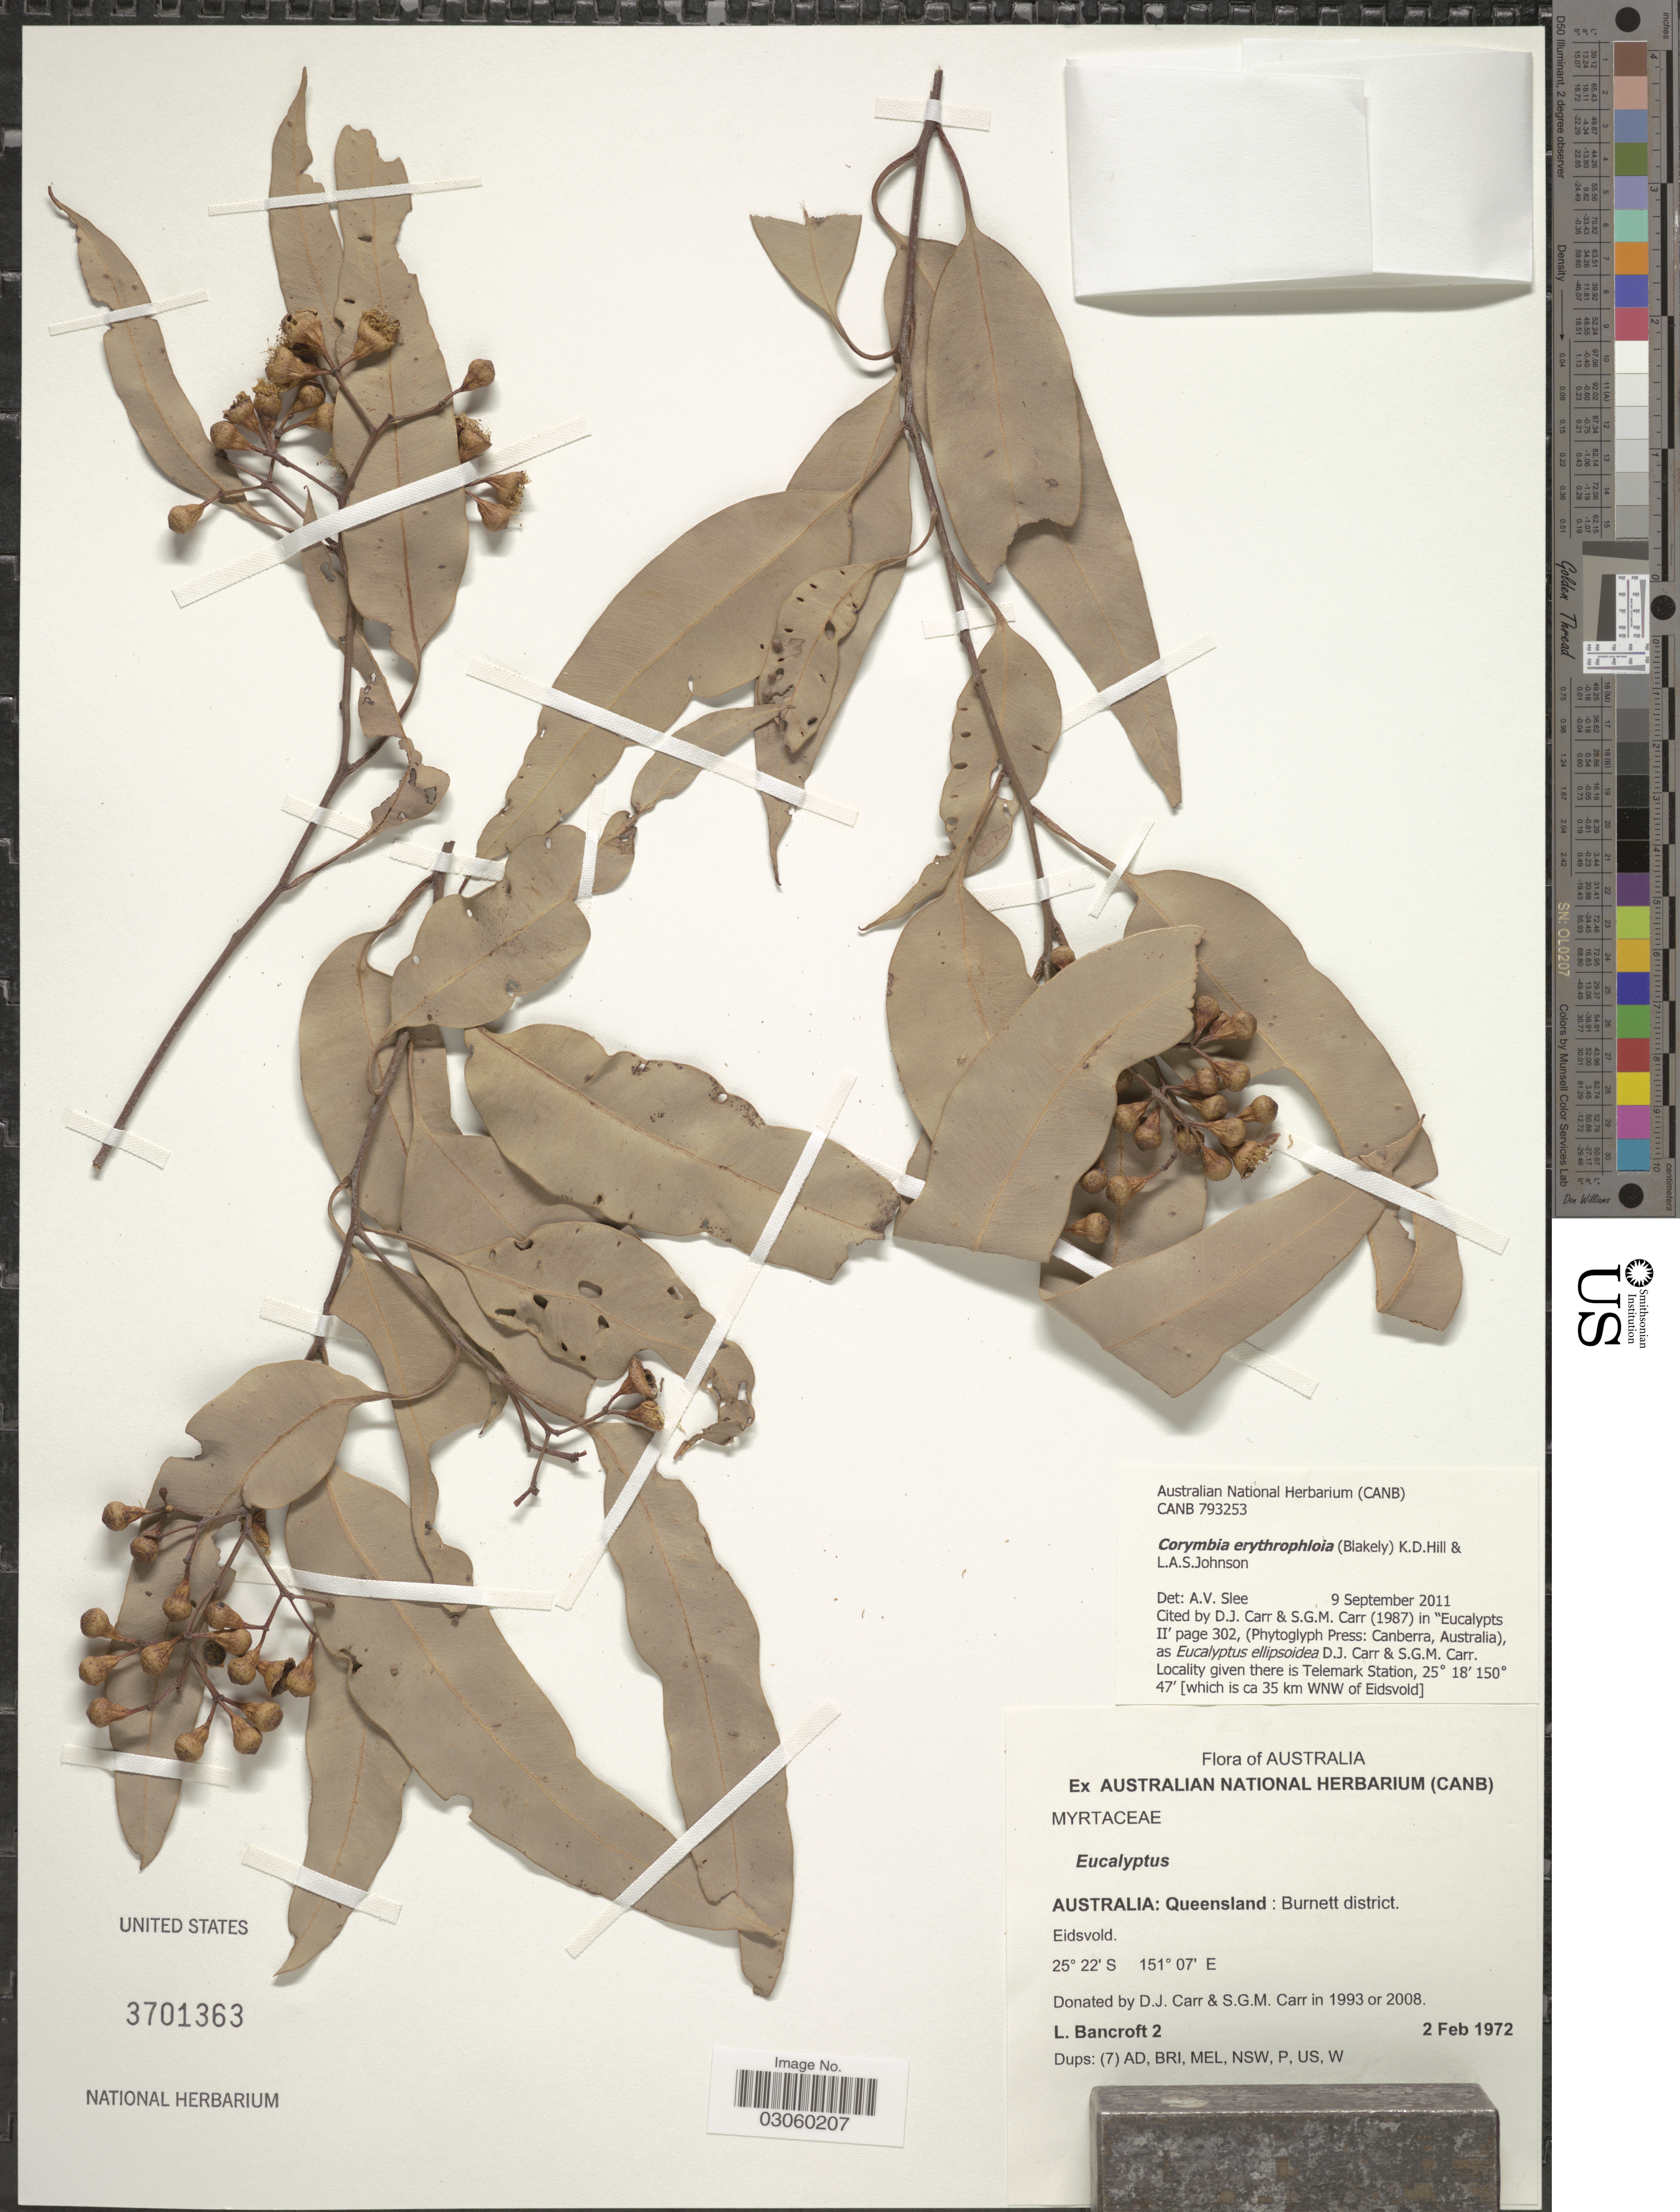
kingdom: Plantae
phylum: Tracheophyta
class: Magnoliopsida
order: Myrtales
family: Myrtaceae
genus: Corymbia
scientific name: Corymbia erythrophloia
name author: (Blakely) K.D. Hill & L.A.S. Johnson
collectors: L. Bancroft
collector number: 2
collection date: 1972-02-02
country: Australia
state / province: Queensland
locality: Burnettb district. Eidsvold.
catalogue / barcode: US 3701363